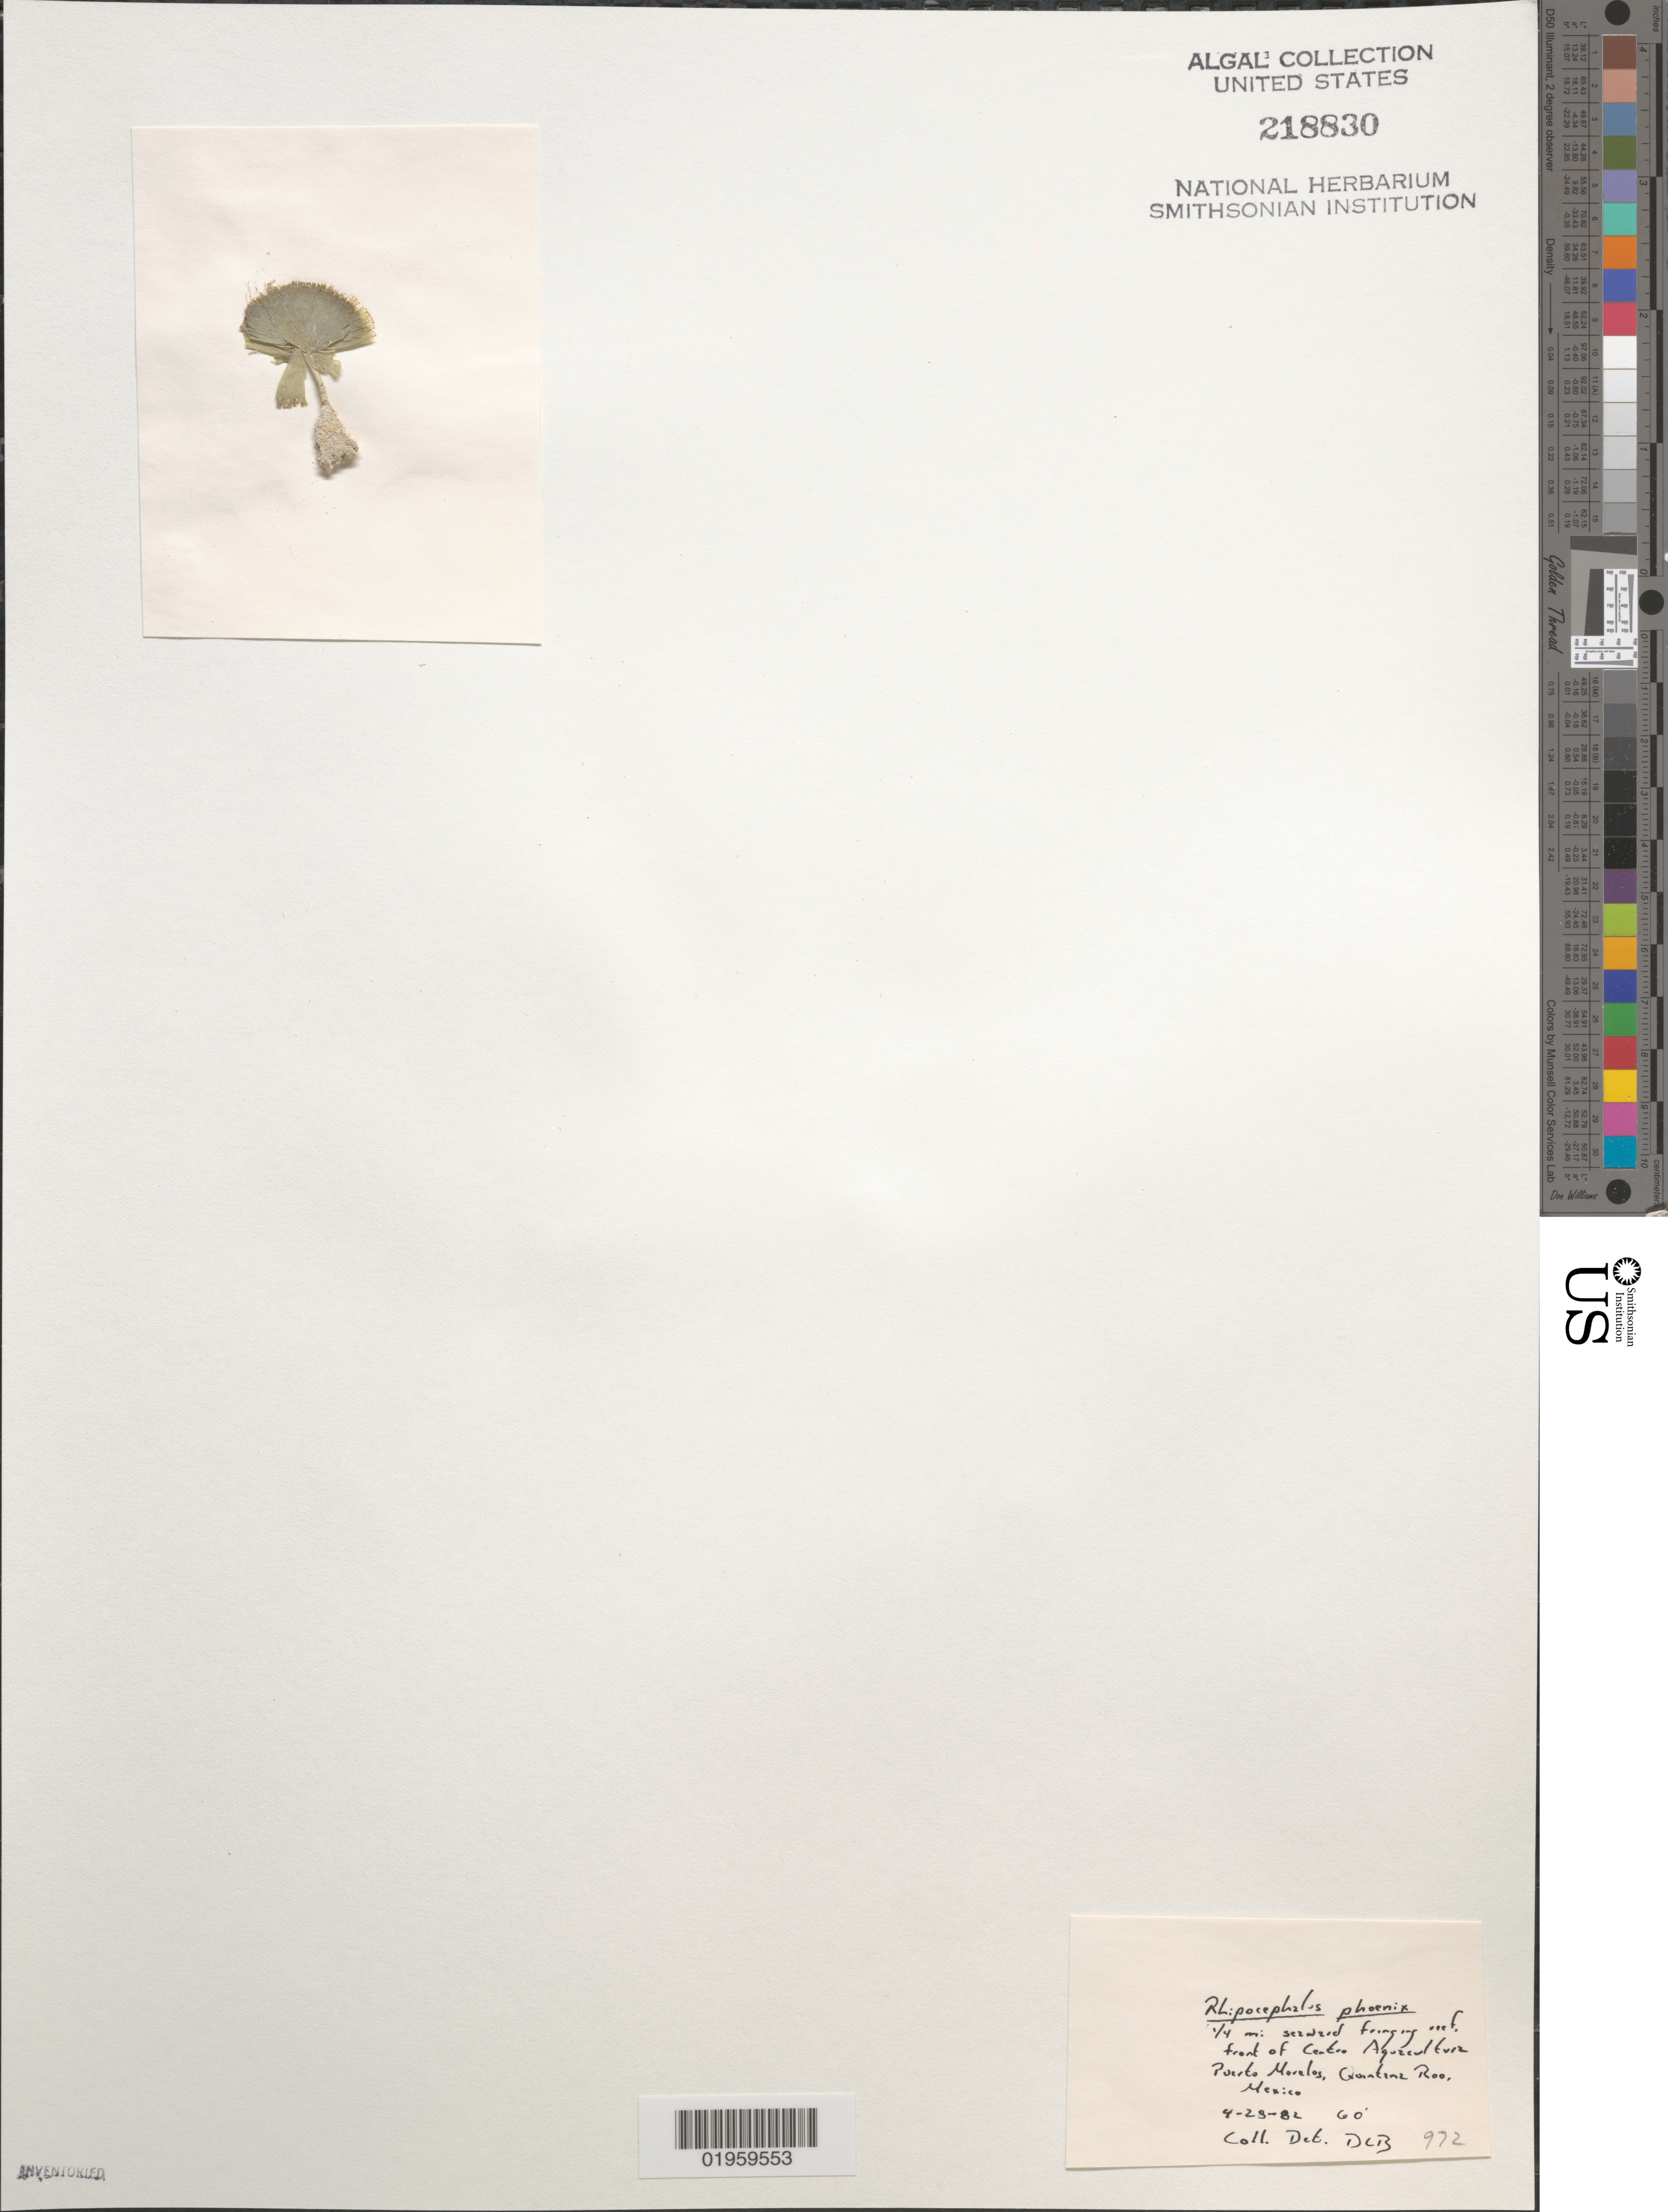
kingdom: Plantae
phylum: Chlorophyta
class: Ulvophyceae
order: Bryopsidales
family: Udoteaceae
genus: Rhipocephalus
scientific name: Rhipocephalus phoenix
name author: (J. Ellis & Sol.) Kütz.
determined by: Ballantine, D. L.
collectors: D.L. Ballantine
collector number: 972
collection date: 1982-04-28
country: Mexico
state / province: Quintana Roo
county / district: Puerto Morelos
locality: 1/4 mi seaward fringing reef front of Centro Aquacultura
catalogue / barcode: US 218830